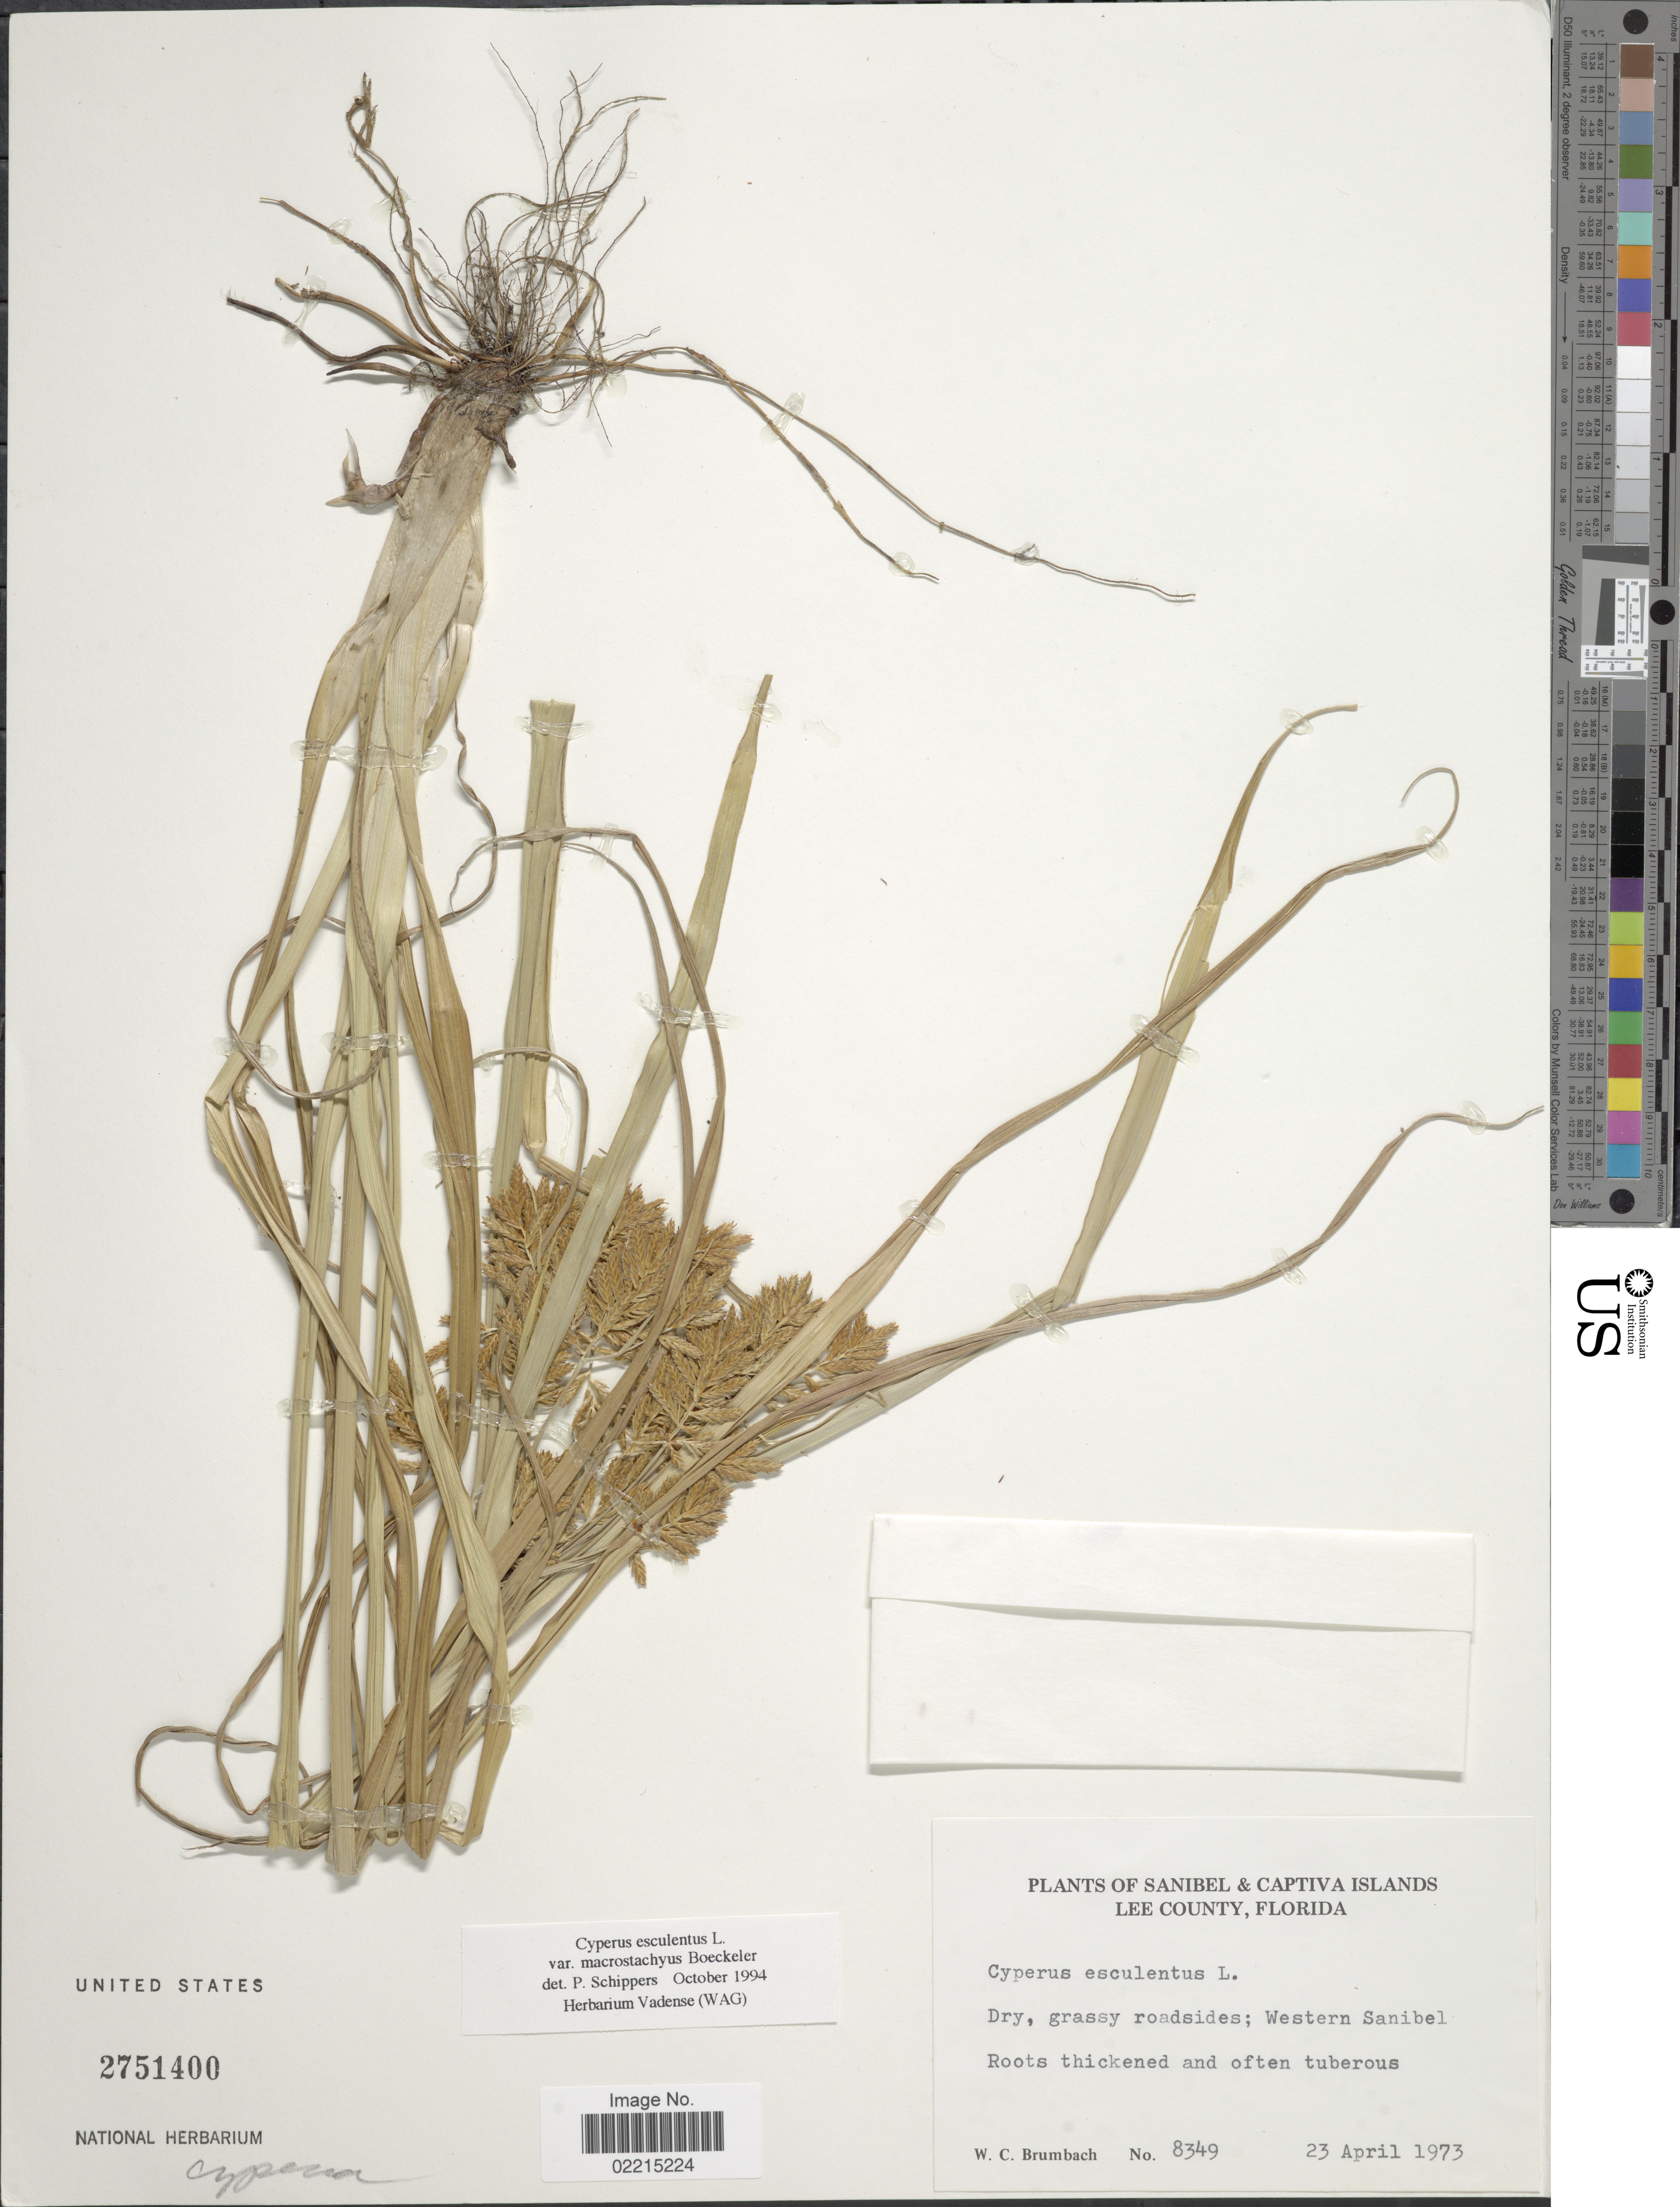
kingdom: Plantae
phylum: Tracheophyta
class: Liliopsida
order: Poales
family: Cyperaceae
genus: Cyperus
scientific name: Cyperus esculentus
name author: L.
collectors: W. C. Brumbach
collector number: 8349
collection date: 1973-04-23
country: United States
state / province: Florida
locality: Sanibel & Captiva Islands Lee County, Western Sanibel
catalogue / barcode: US 2751400